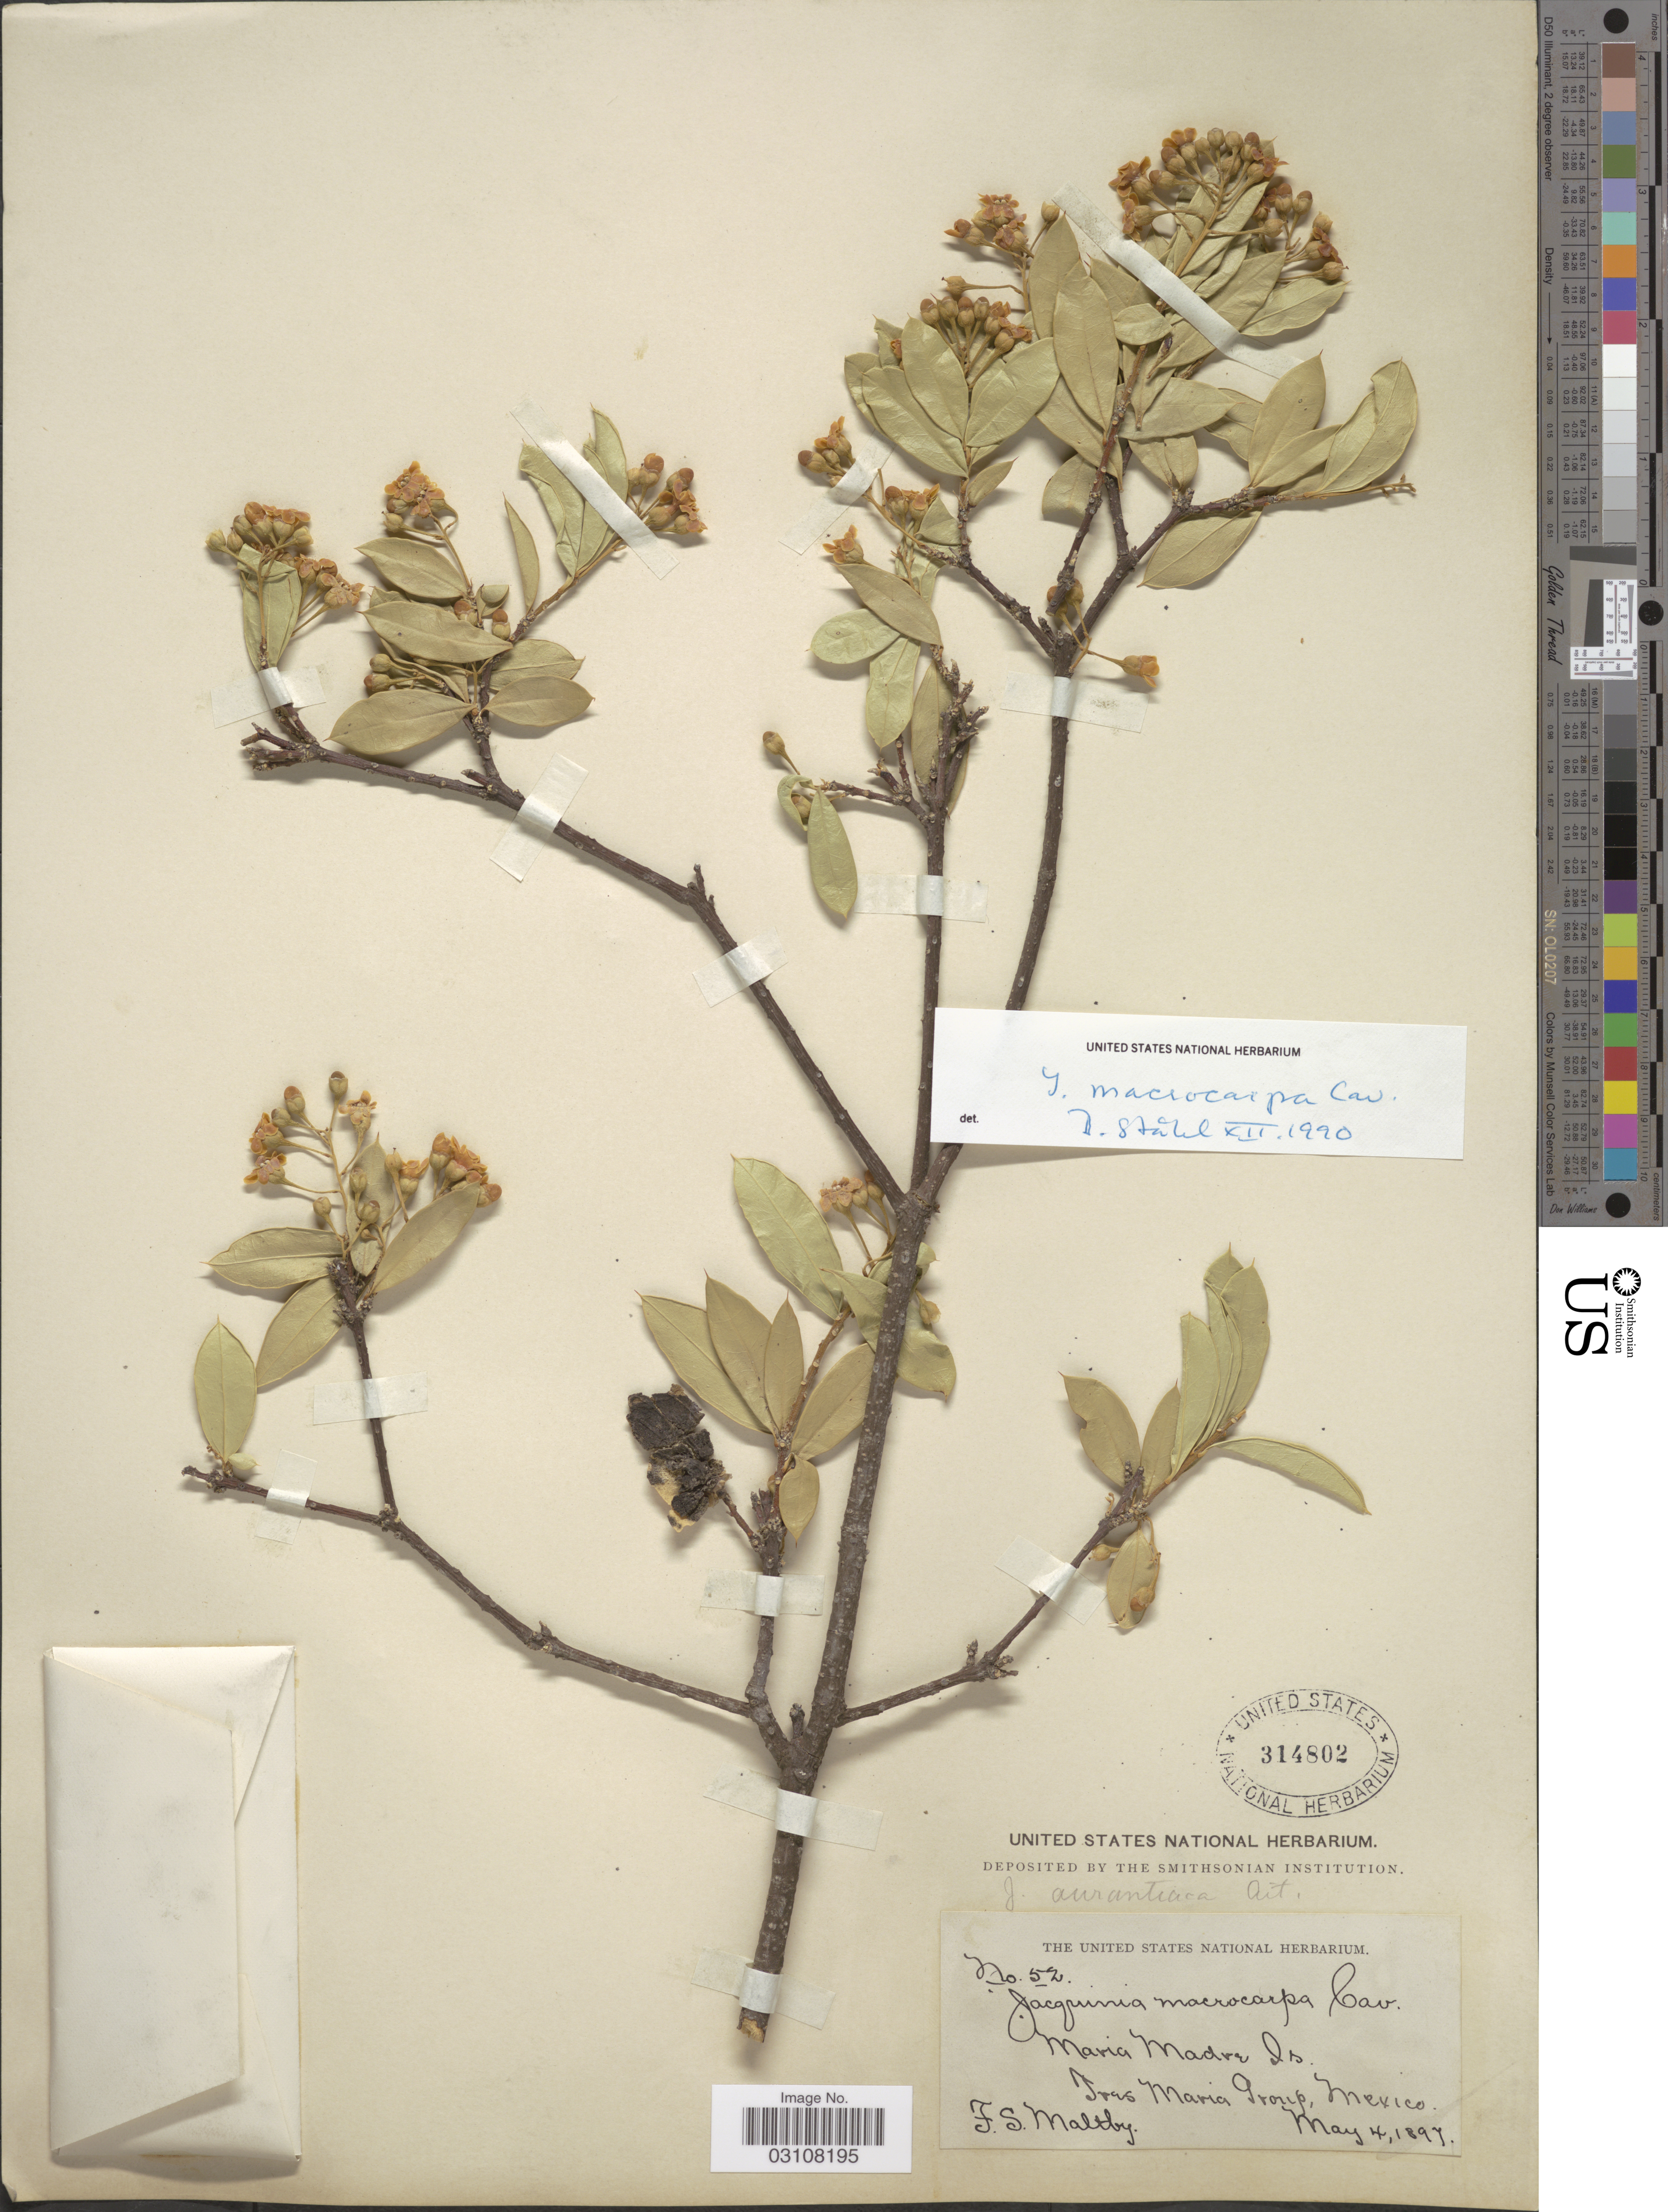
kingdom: Plantae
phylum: Tracheophyta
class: Magnoliopsida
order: Ericales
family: Primulaceae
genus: Jacquinia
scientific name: Jacquinia macrocarpa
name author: Cav.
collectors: F. S. Maltby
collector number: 52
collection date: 1897-05-04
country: Mexico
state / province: Nayarit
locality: Maria Madre Is., Tres Maria Group.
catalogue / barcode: US 314802